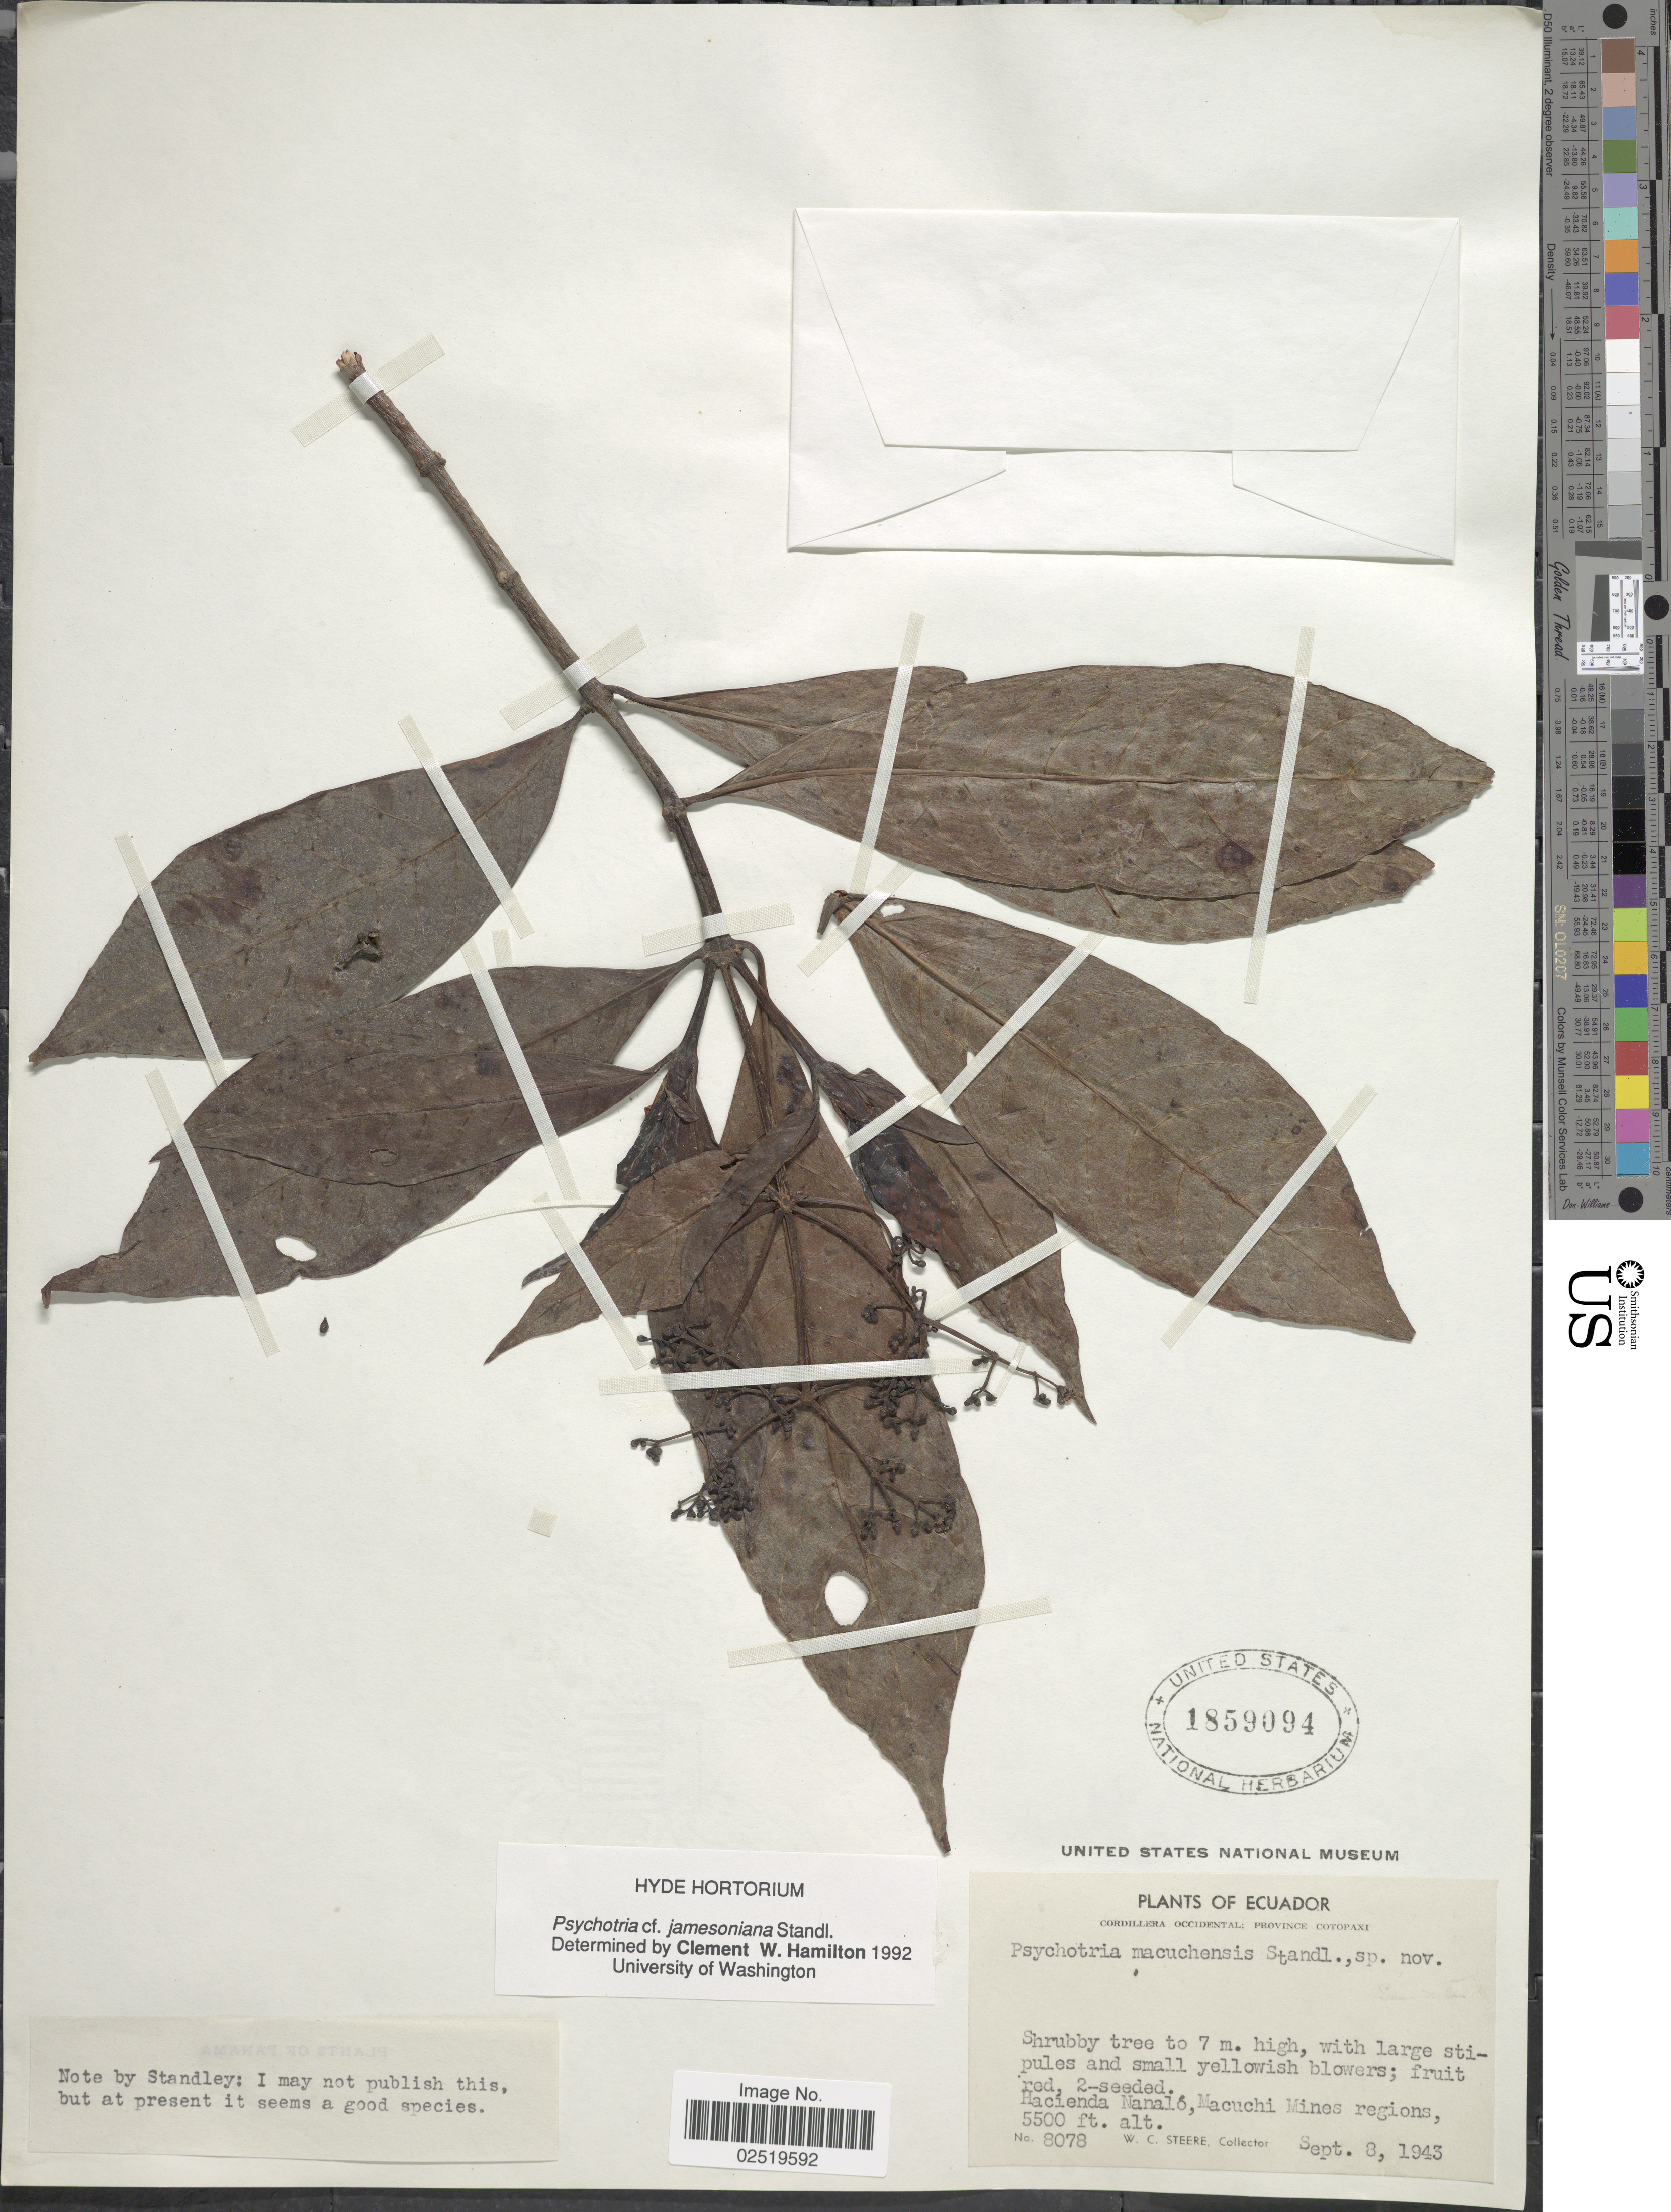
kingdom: Plantae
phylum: Tracheophyta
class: Magnoliopsida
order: Gentianales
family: Rubiaceae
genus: Psychotria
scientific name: Psychotria jamesoniana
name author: Standl.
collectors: W. C. Steere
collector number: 8078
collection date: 1943-09-08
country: Ecuador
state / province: Cotopaxi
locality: Cordillera Occidental, Hacienda Nanalo, Machuchi Mines regions.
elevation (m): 1676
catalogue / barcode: US 1859094